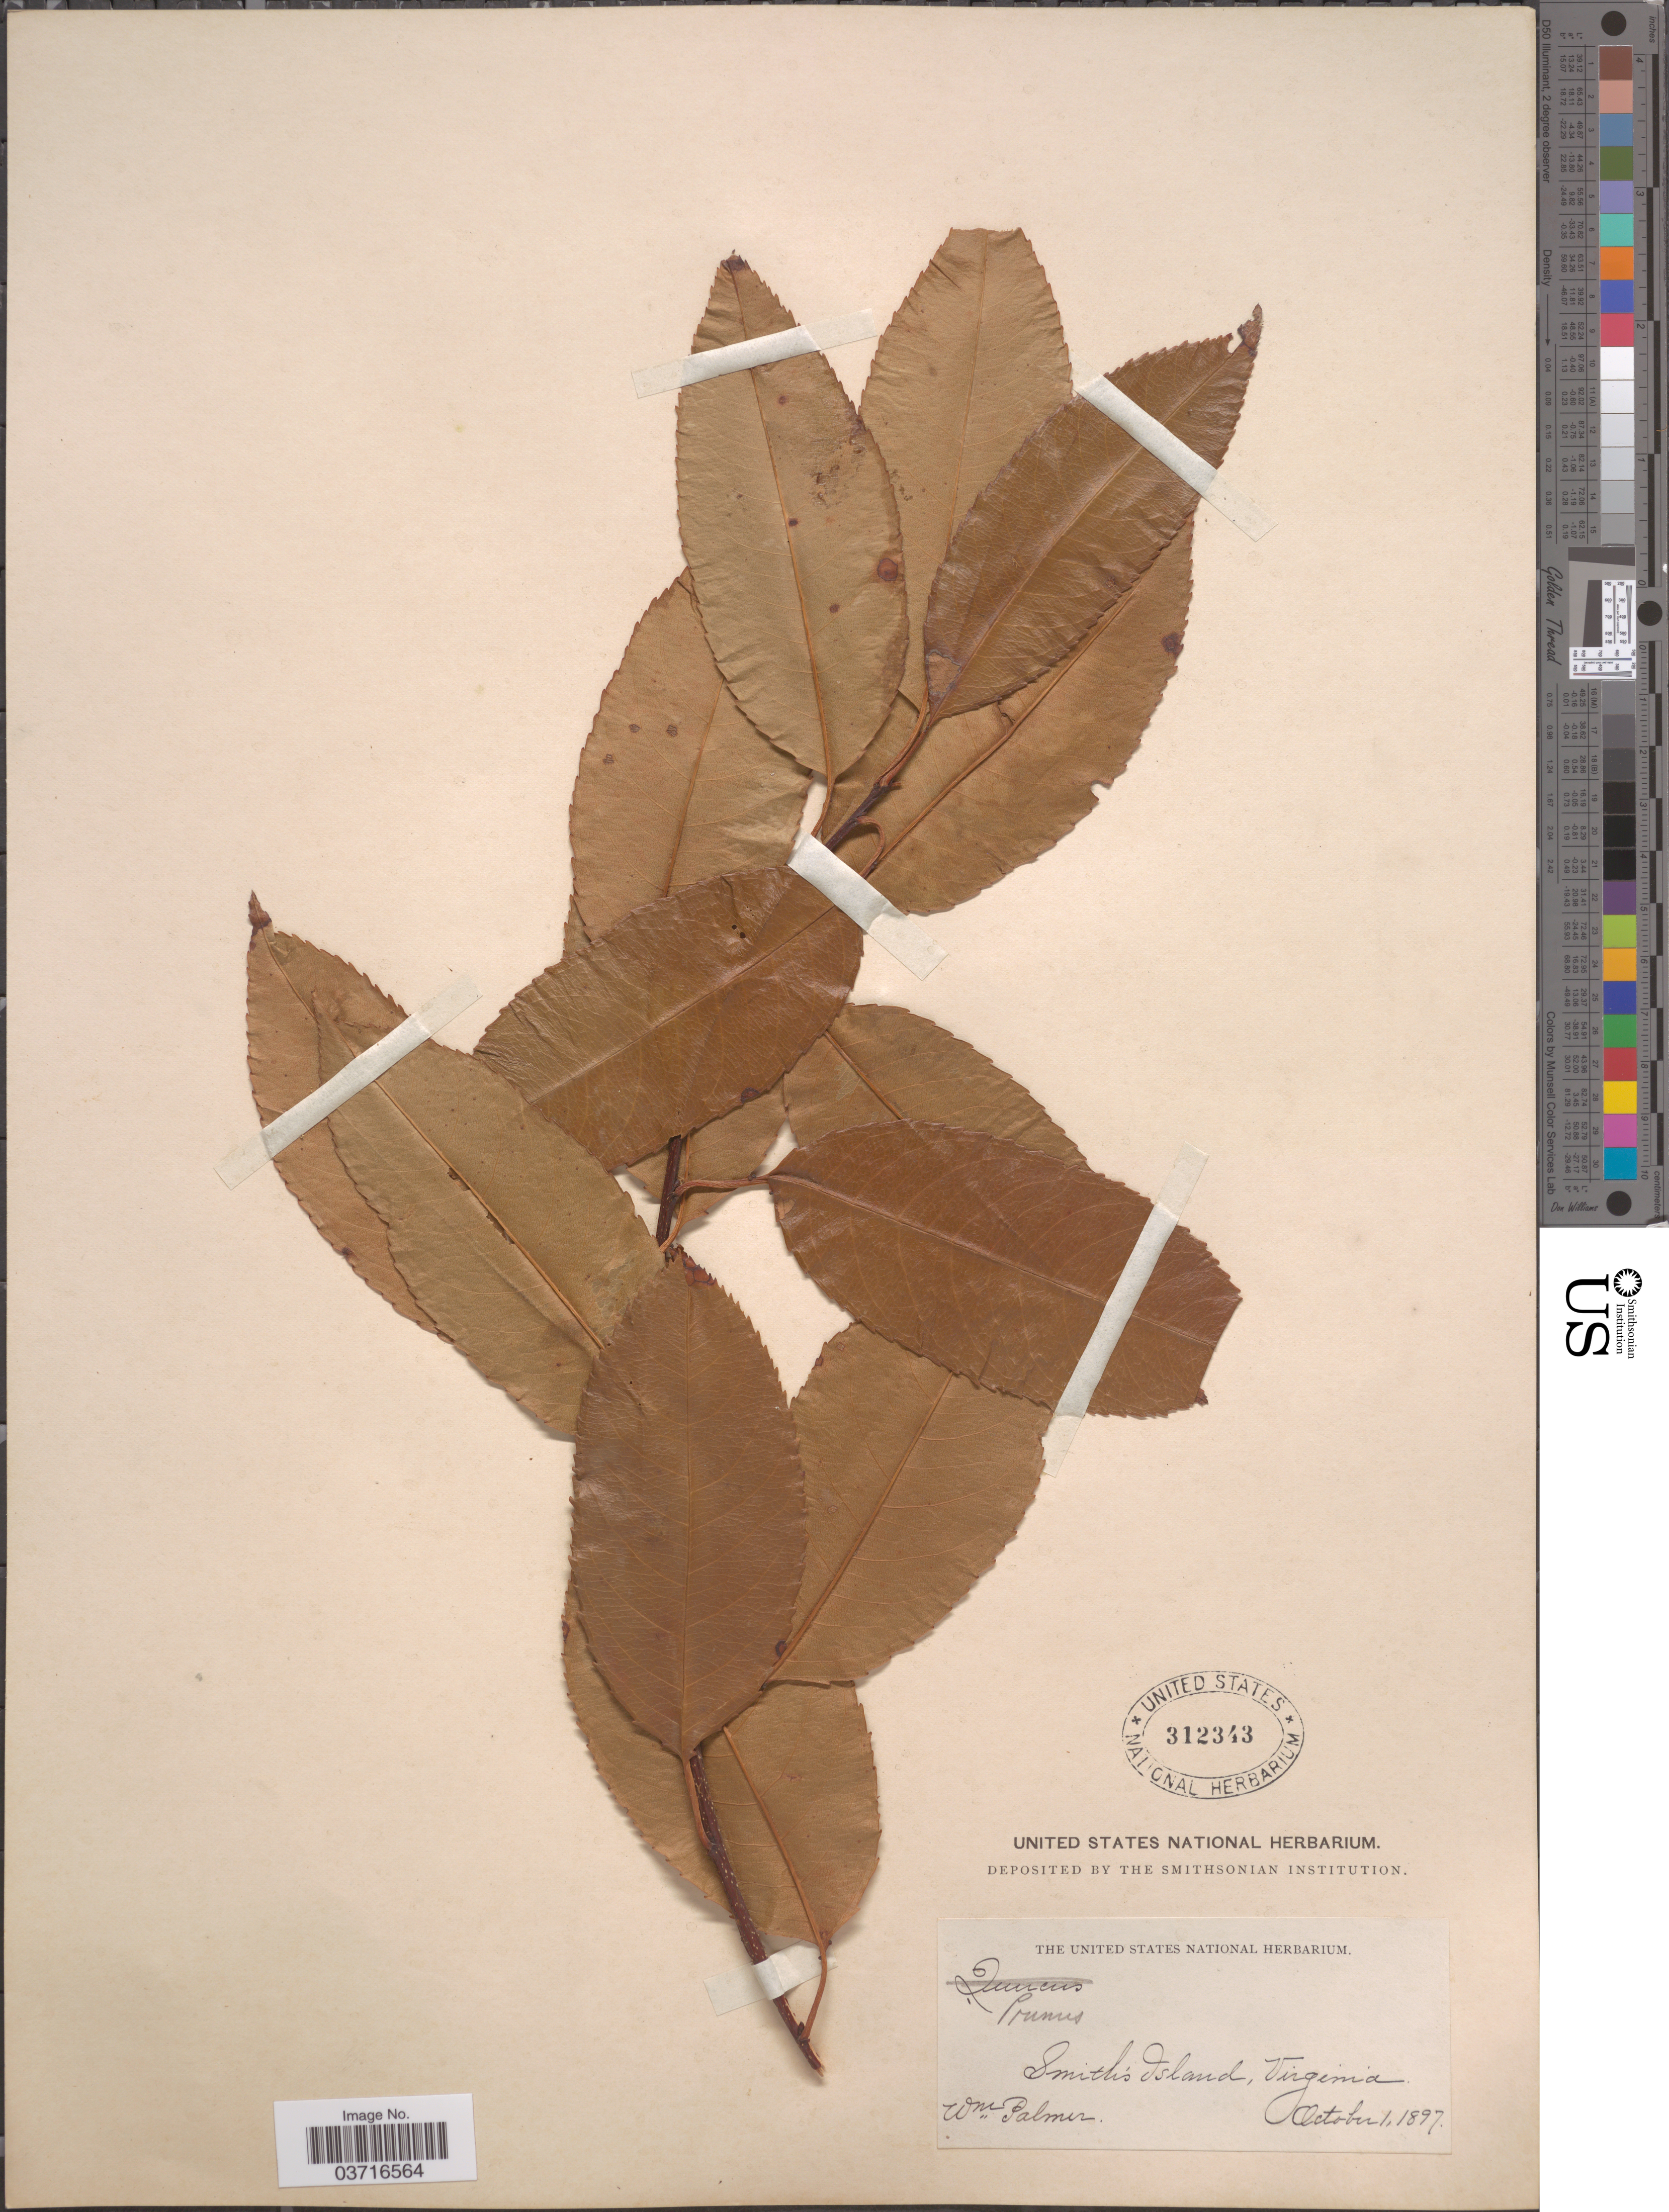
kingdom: Plantae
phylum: Tracheophyta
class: Magnoliopsida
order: Rosales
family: Rosaceae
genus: Prunus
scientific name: Prunus sp.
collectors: W. Palmer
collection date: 1897-10-01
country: United States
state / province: Virginia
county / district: Northampton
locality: Smith's Island.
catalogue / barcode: US 312343